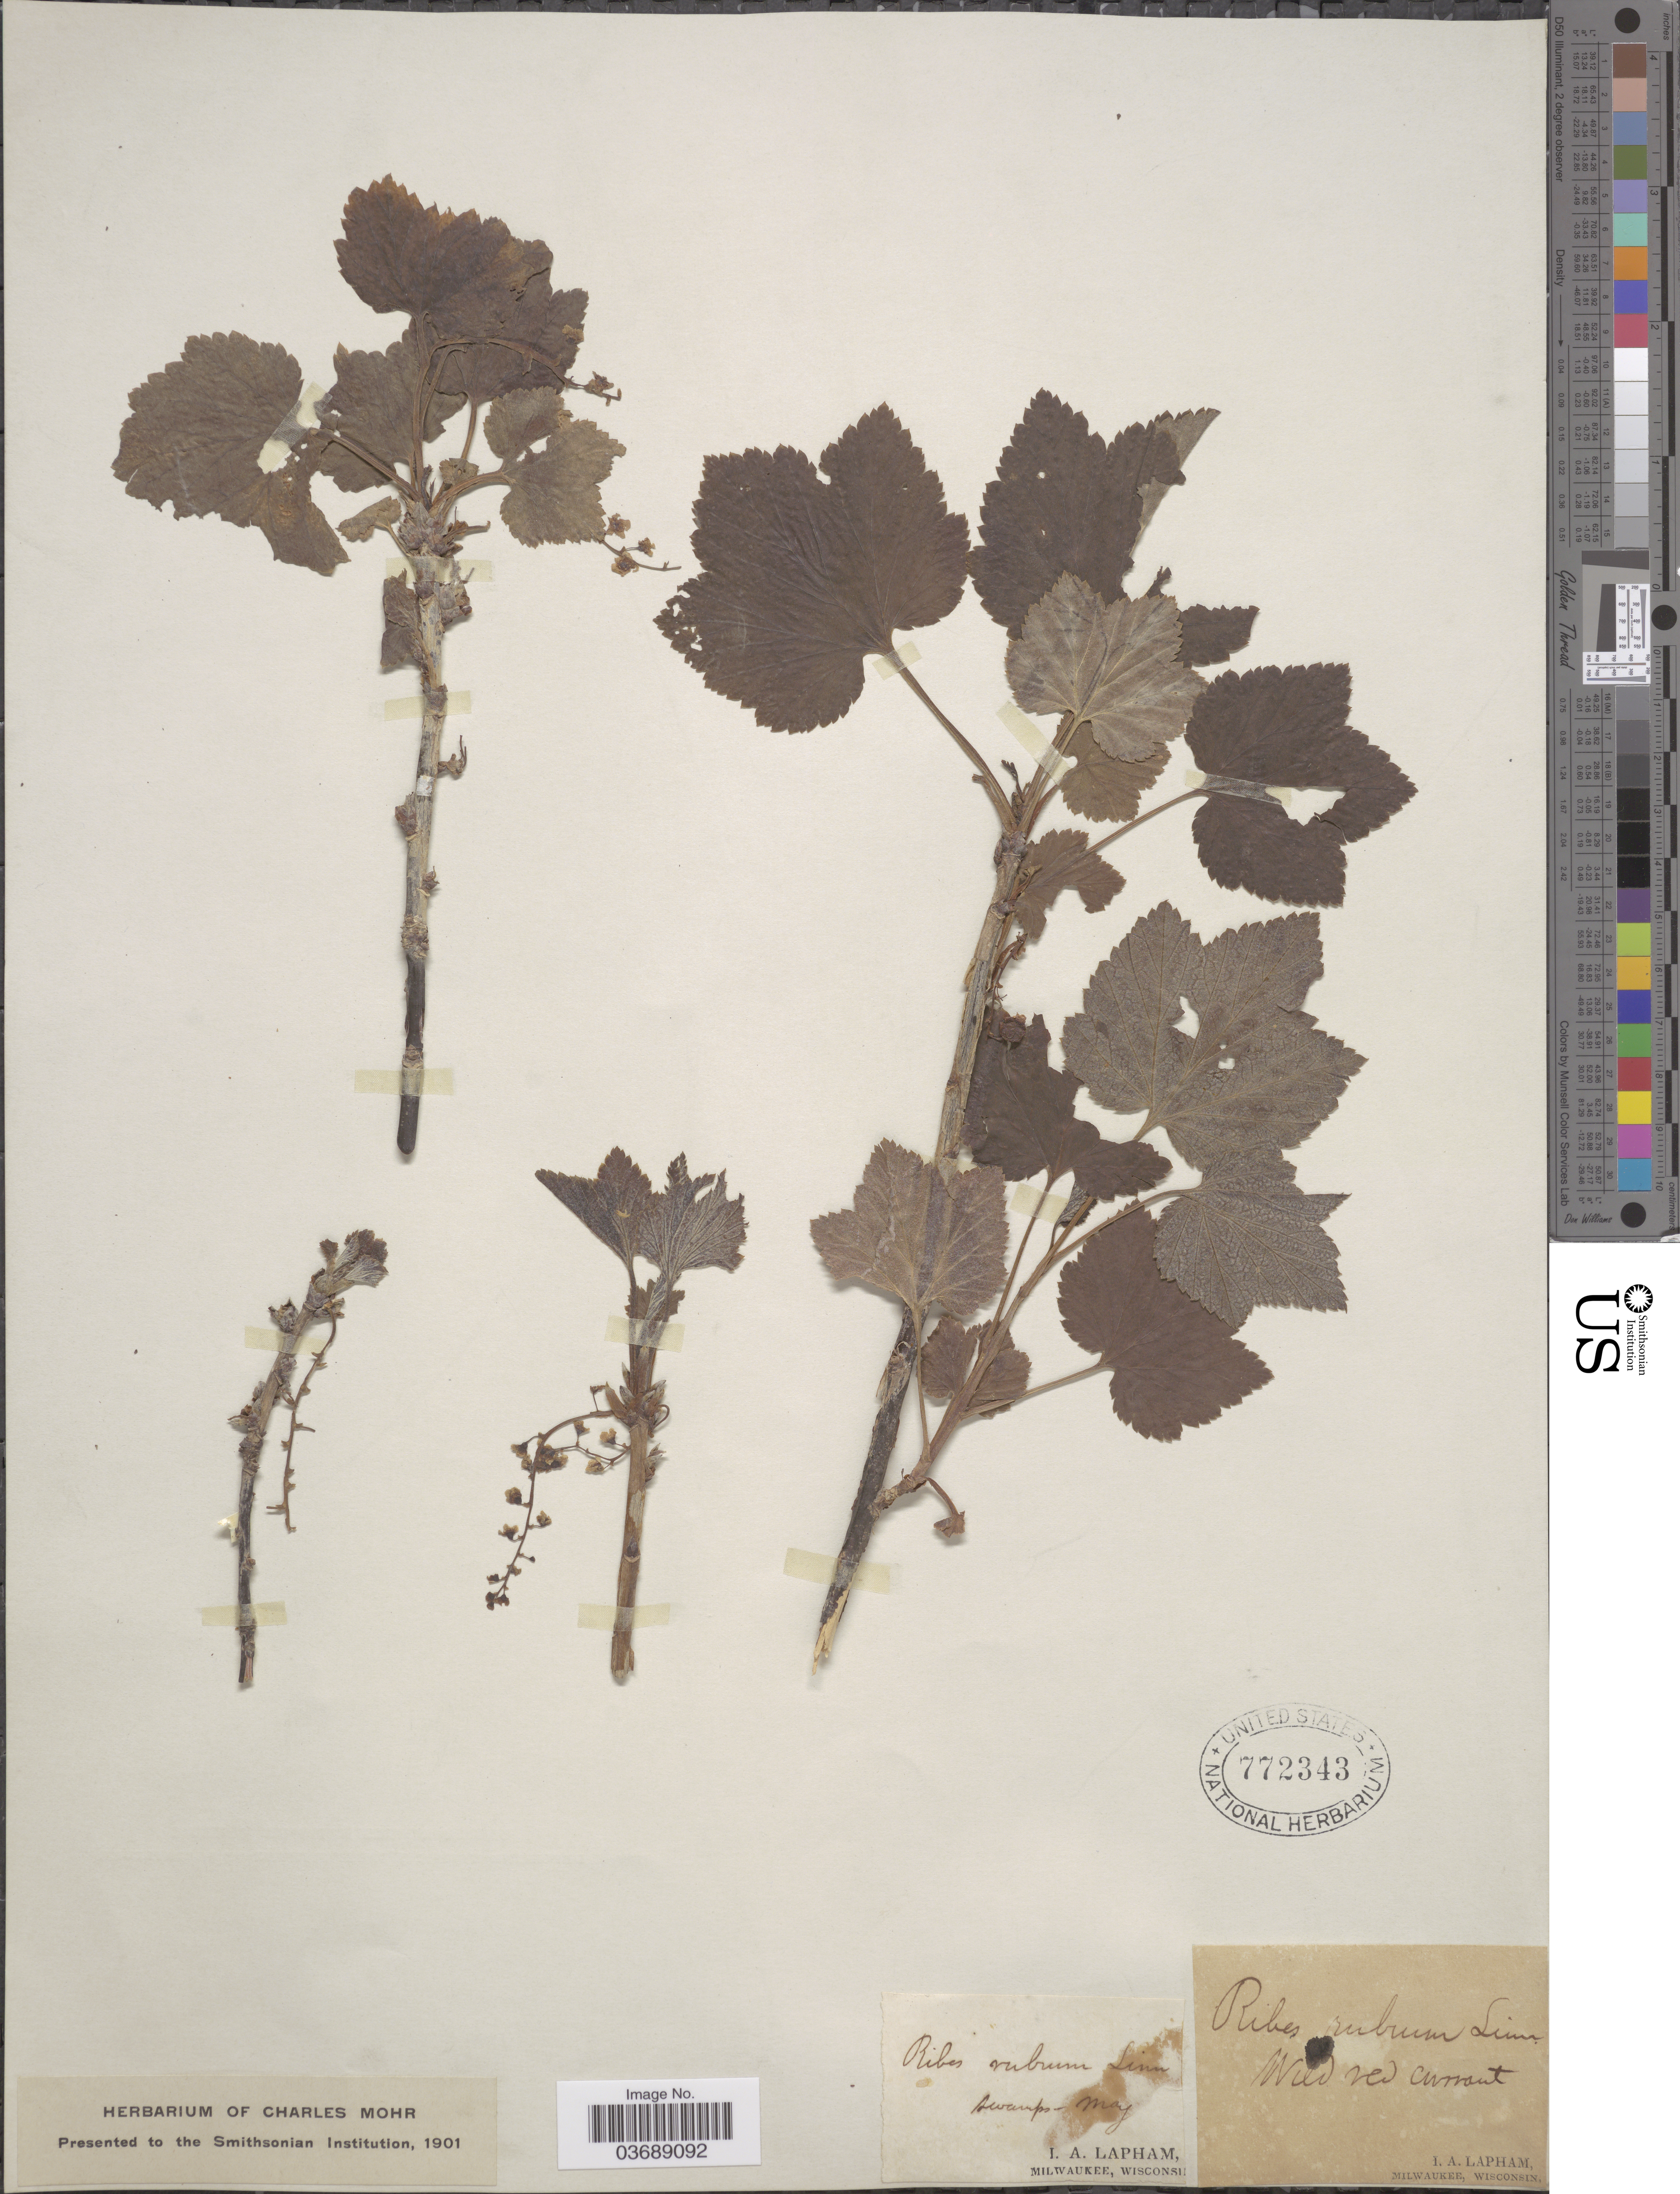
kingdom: Plantae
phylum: Tracheophyta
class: Magnoliopsida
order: Saxifragales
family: Grossulariaceae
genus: Ribes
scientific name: Ribes rubrum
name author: L.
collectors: I. Lapham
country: United States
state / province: Wisconsin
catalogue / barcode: US 772343